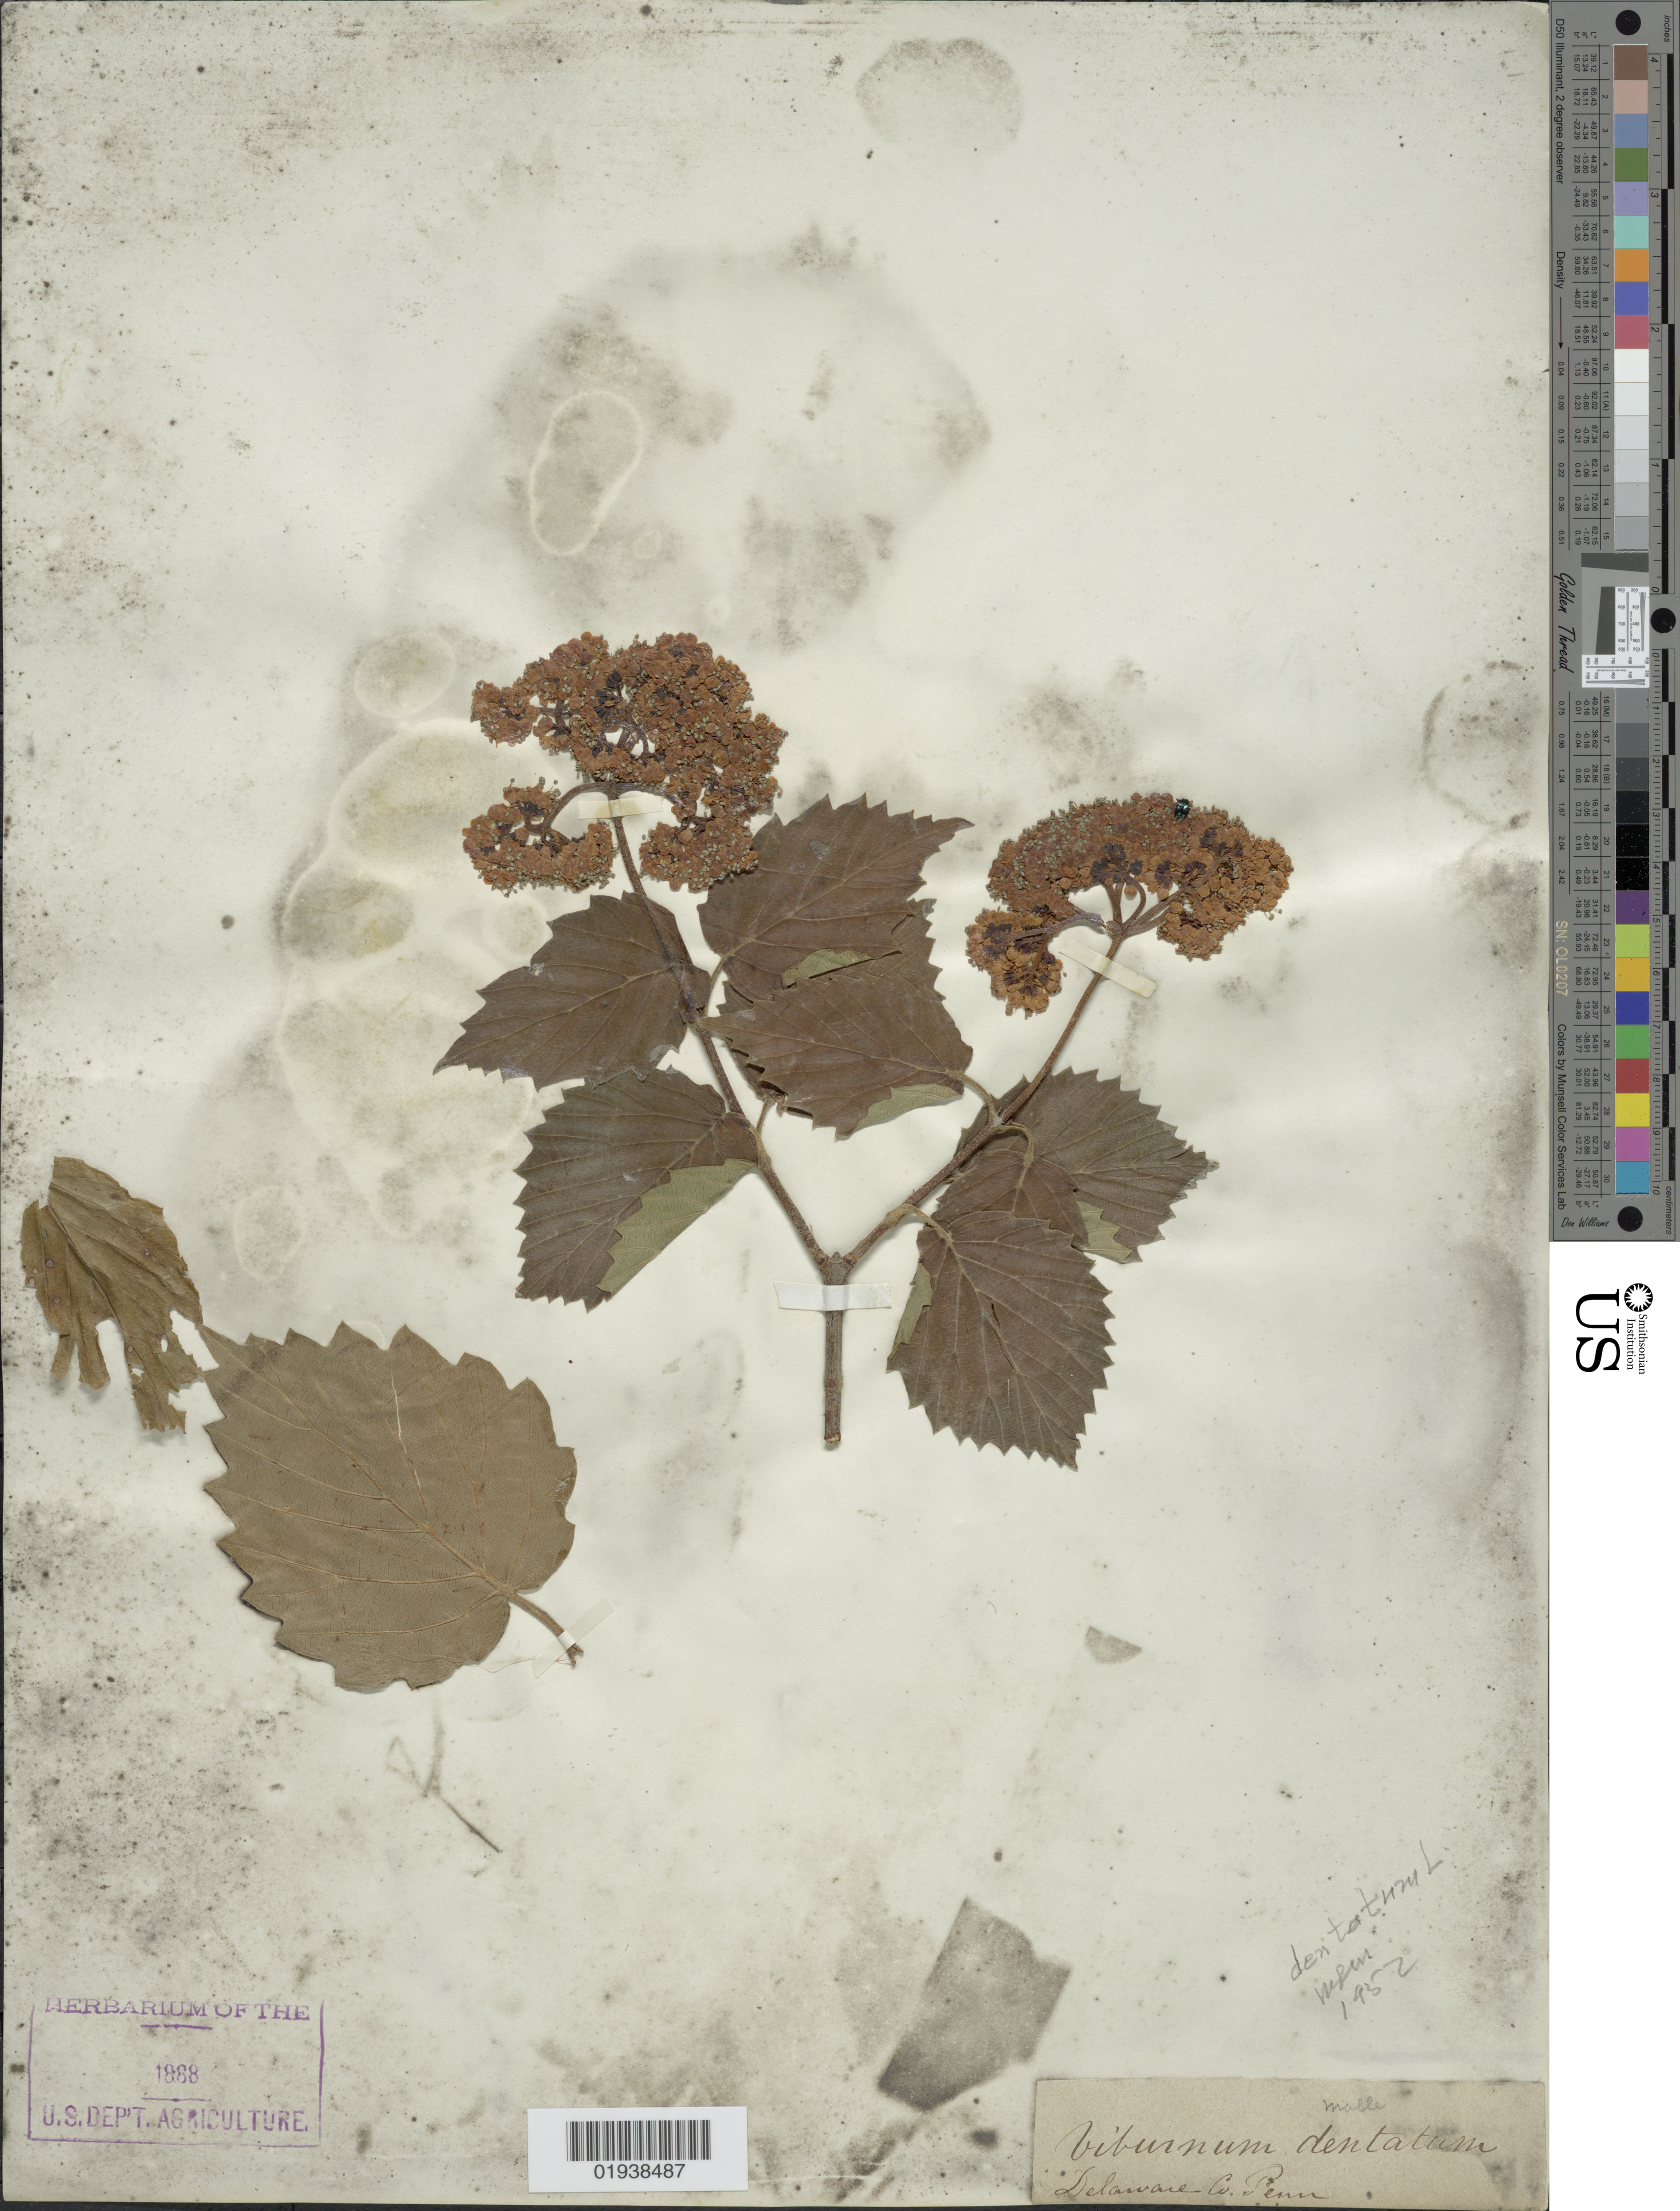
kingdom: Plantae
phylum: Tracheophyta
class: Magnoliopsida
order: Dipsacales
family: Viburnaceae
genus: Viburnum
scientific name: Viburnum dentatum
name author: L.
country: United States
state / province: Pennsylvania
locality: Delaware Co.